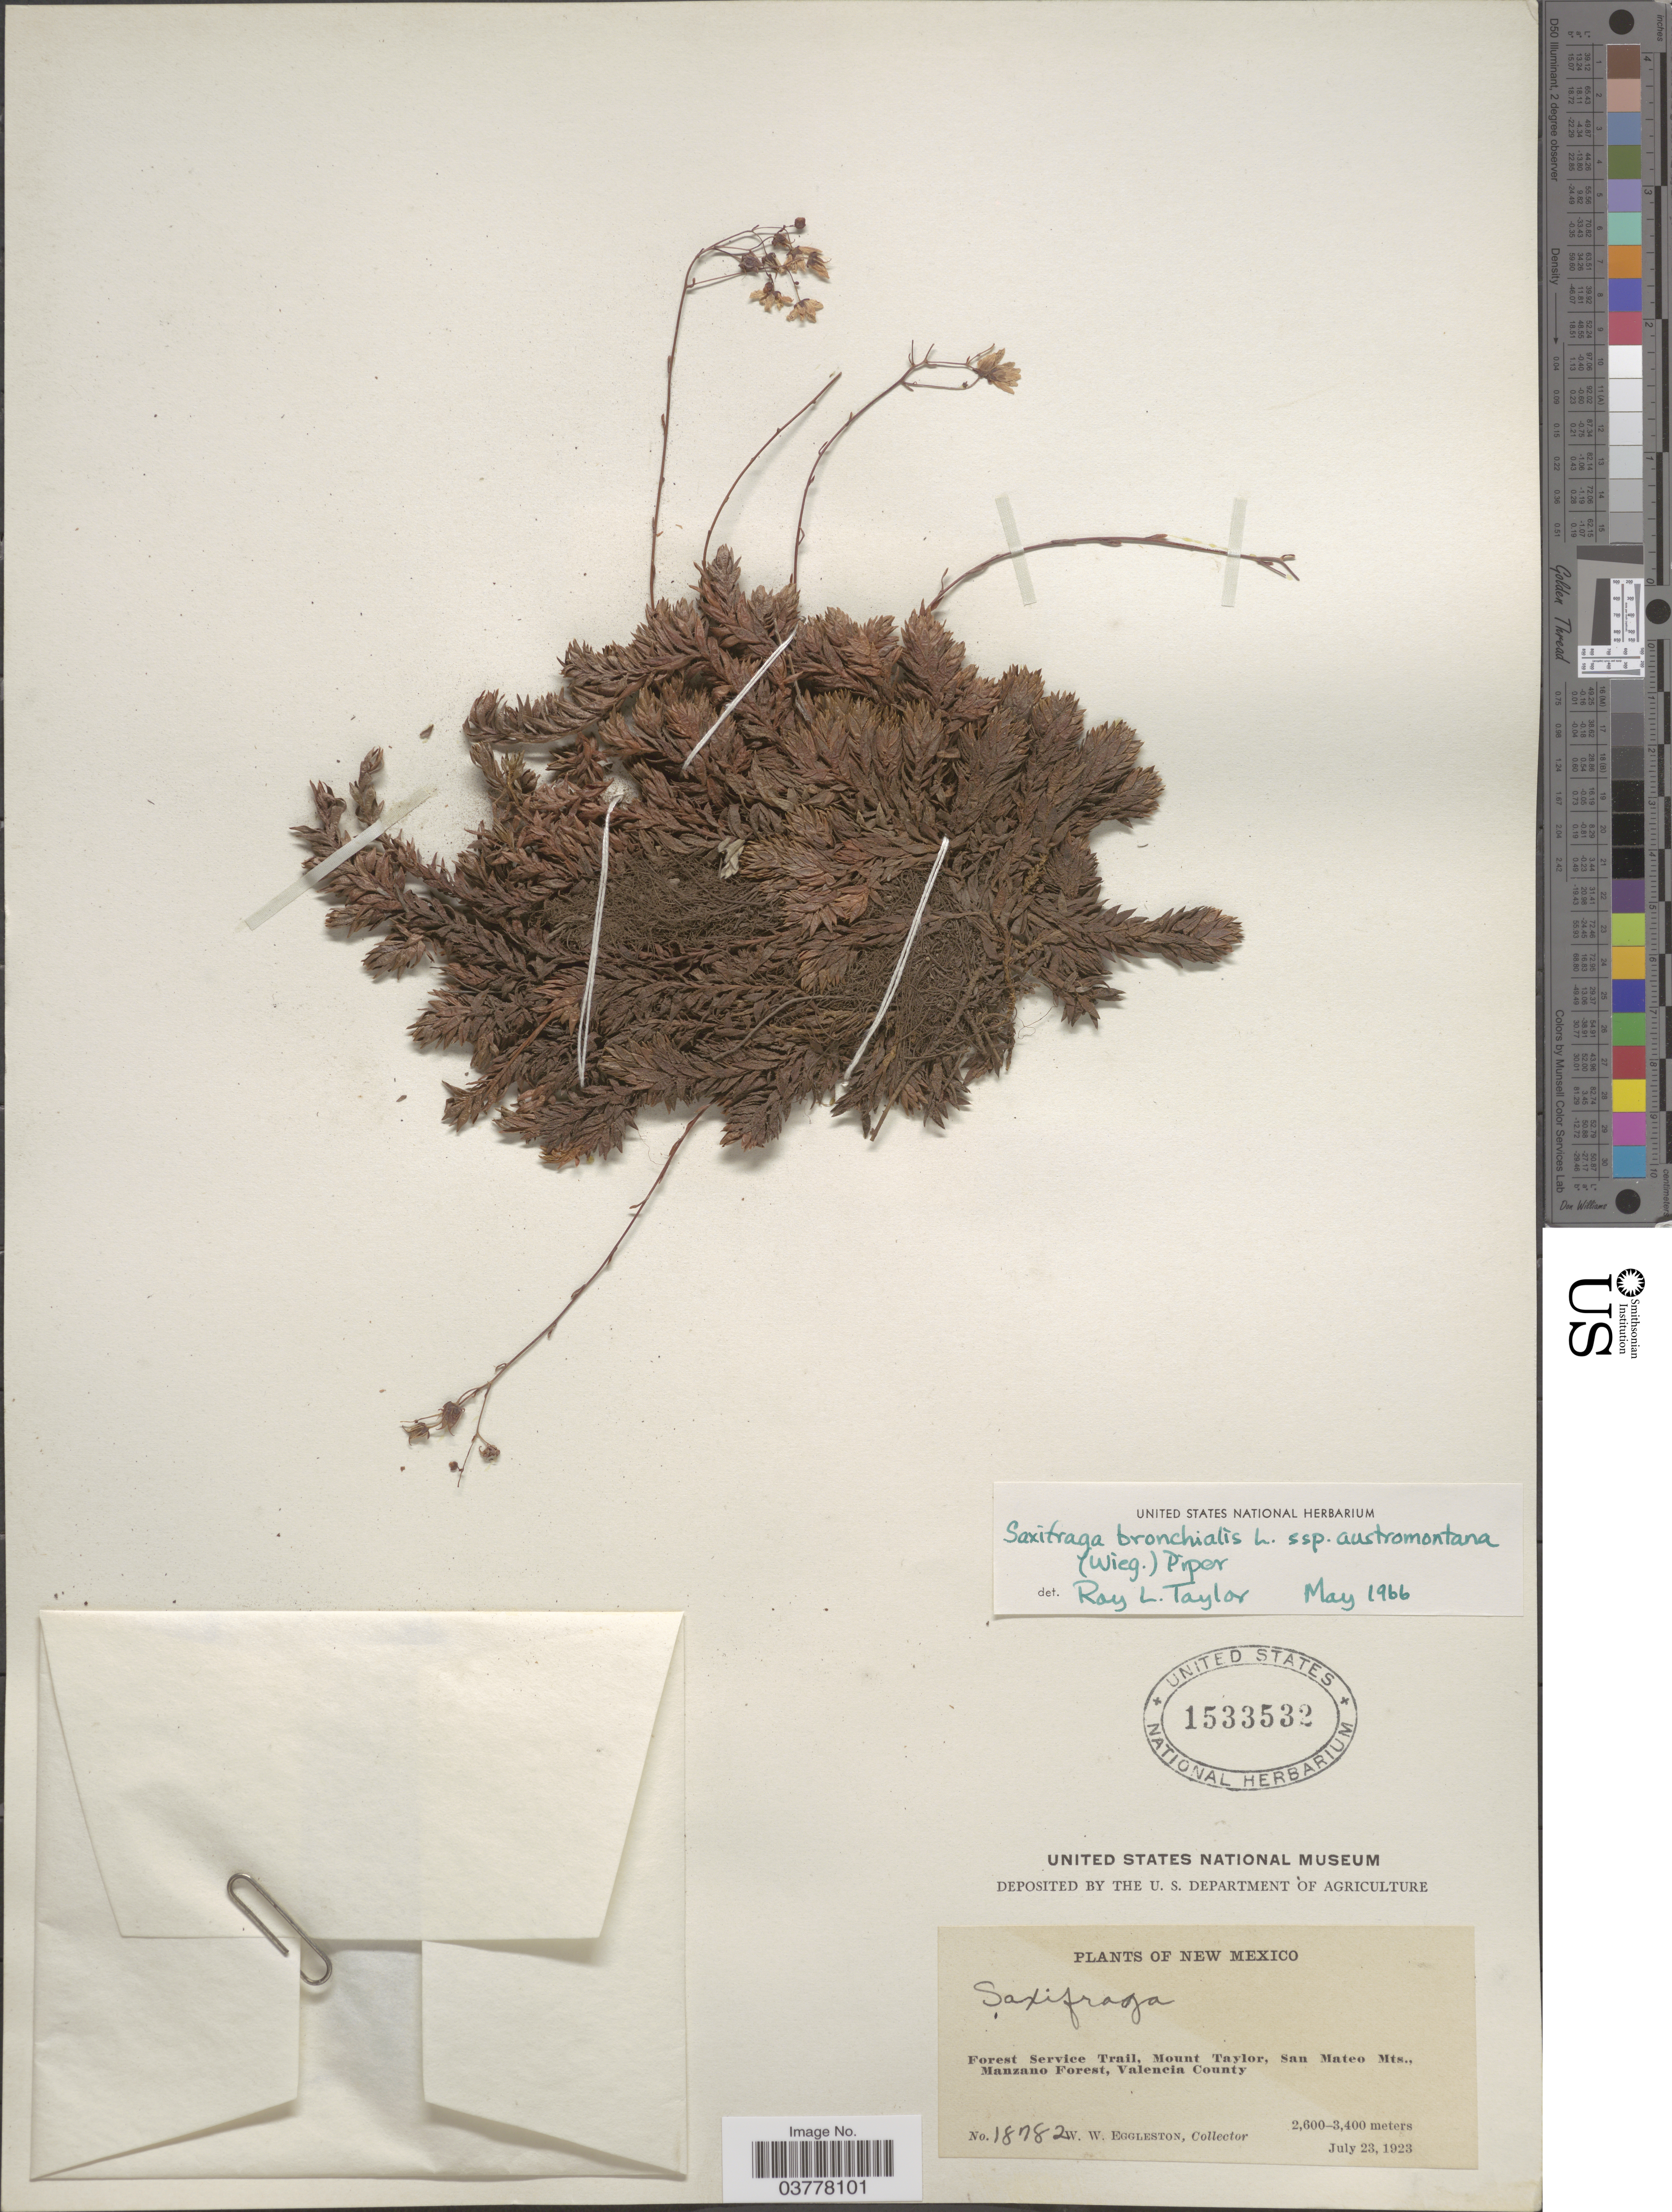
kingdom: Plantae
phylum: Tracheophyta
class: Magnoliopsida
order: Saxifragales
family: Saxifragaceae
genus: Saxifraga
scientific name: Saxifraga bronchialis subsp. austromontana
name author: (Wiegand) Piper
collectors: W. W. Eggleston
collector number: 18782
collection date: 1923-07-23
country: United States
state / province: New Mexico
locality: Forest Service Trail, Mount Taylor, San Mateo Mts., Manzano Forest, Valencia County.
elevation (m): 2600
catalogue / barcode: US 1533532